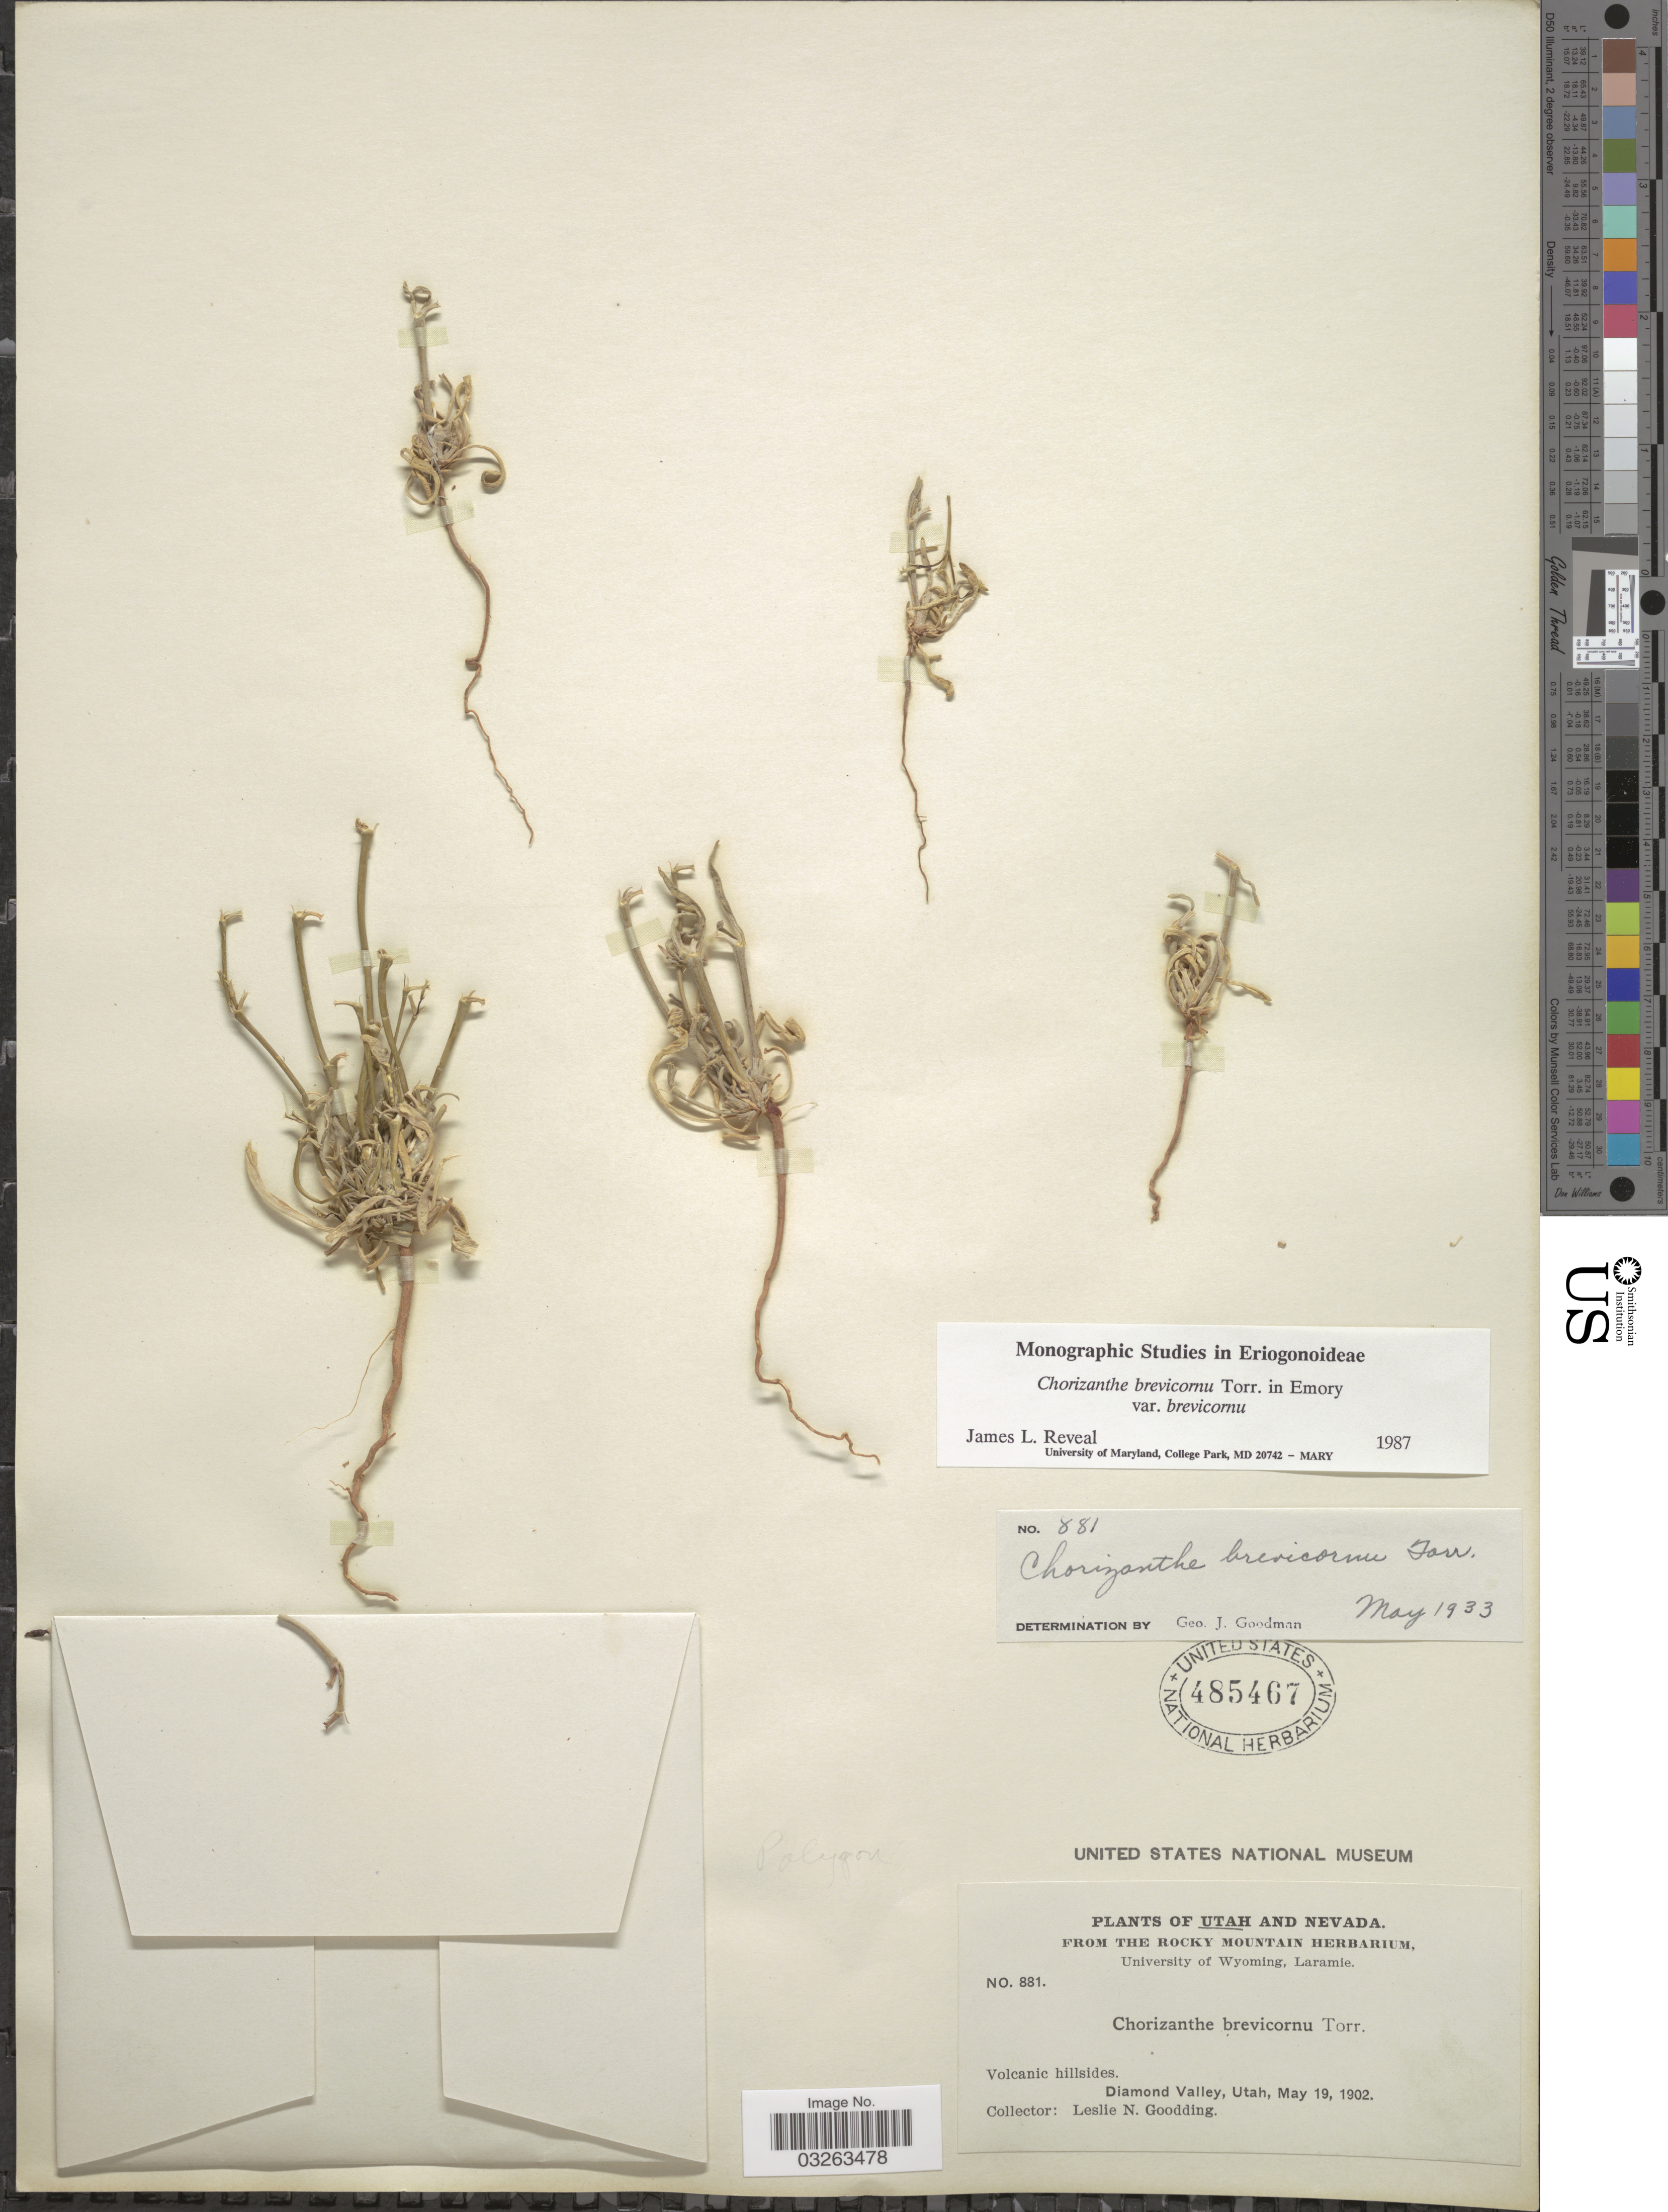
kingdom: Plantae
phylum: Tracheophyta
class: Magnoliopsida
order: Caryophyllales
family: Polygonaceae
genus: Chorizanthe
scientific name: Chorizanthe brevicornu var. brevicornu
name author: Torr.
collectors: L. N. Goodding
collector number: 881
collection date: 1902-05-19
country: United States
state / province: Utah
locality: Diamond Valley.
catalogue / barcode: US 485467